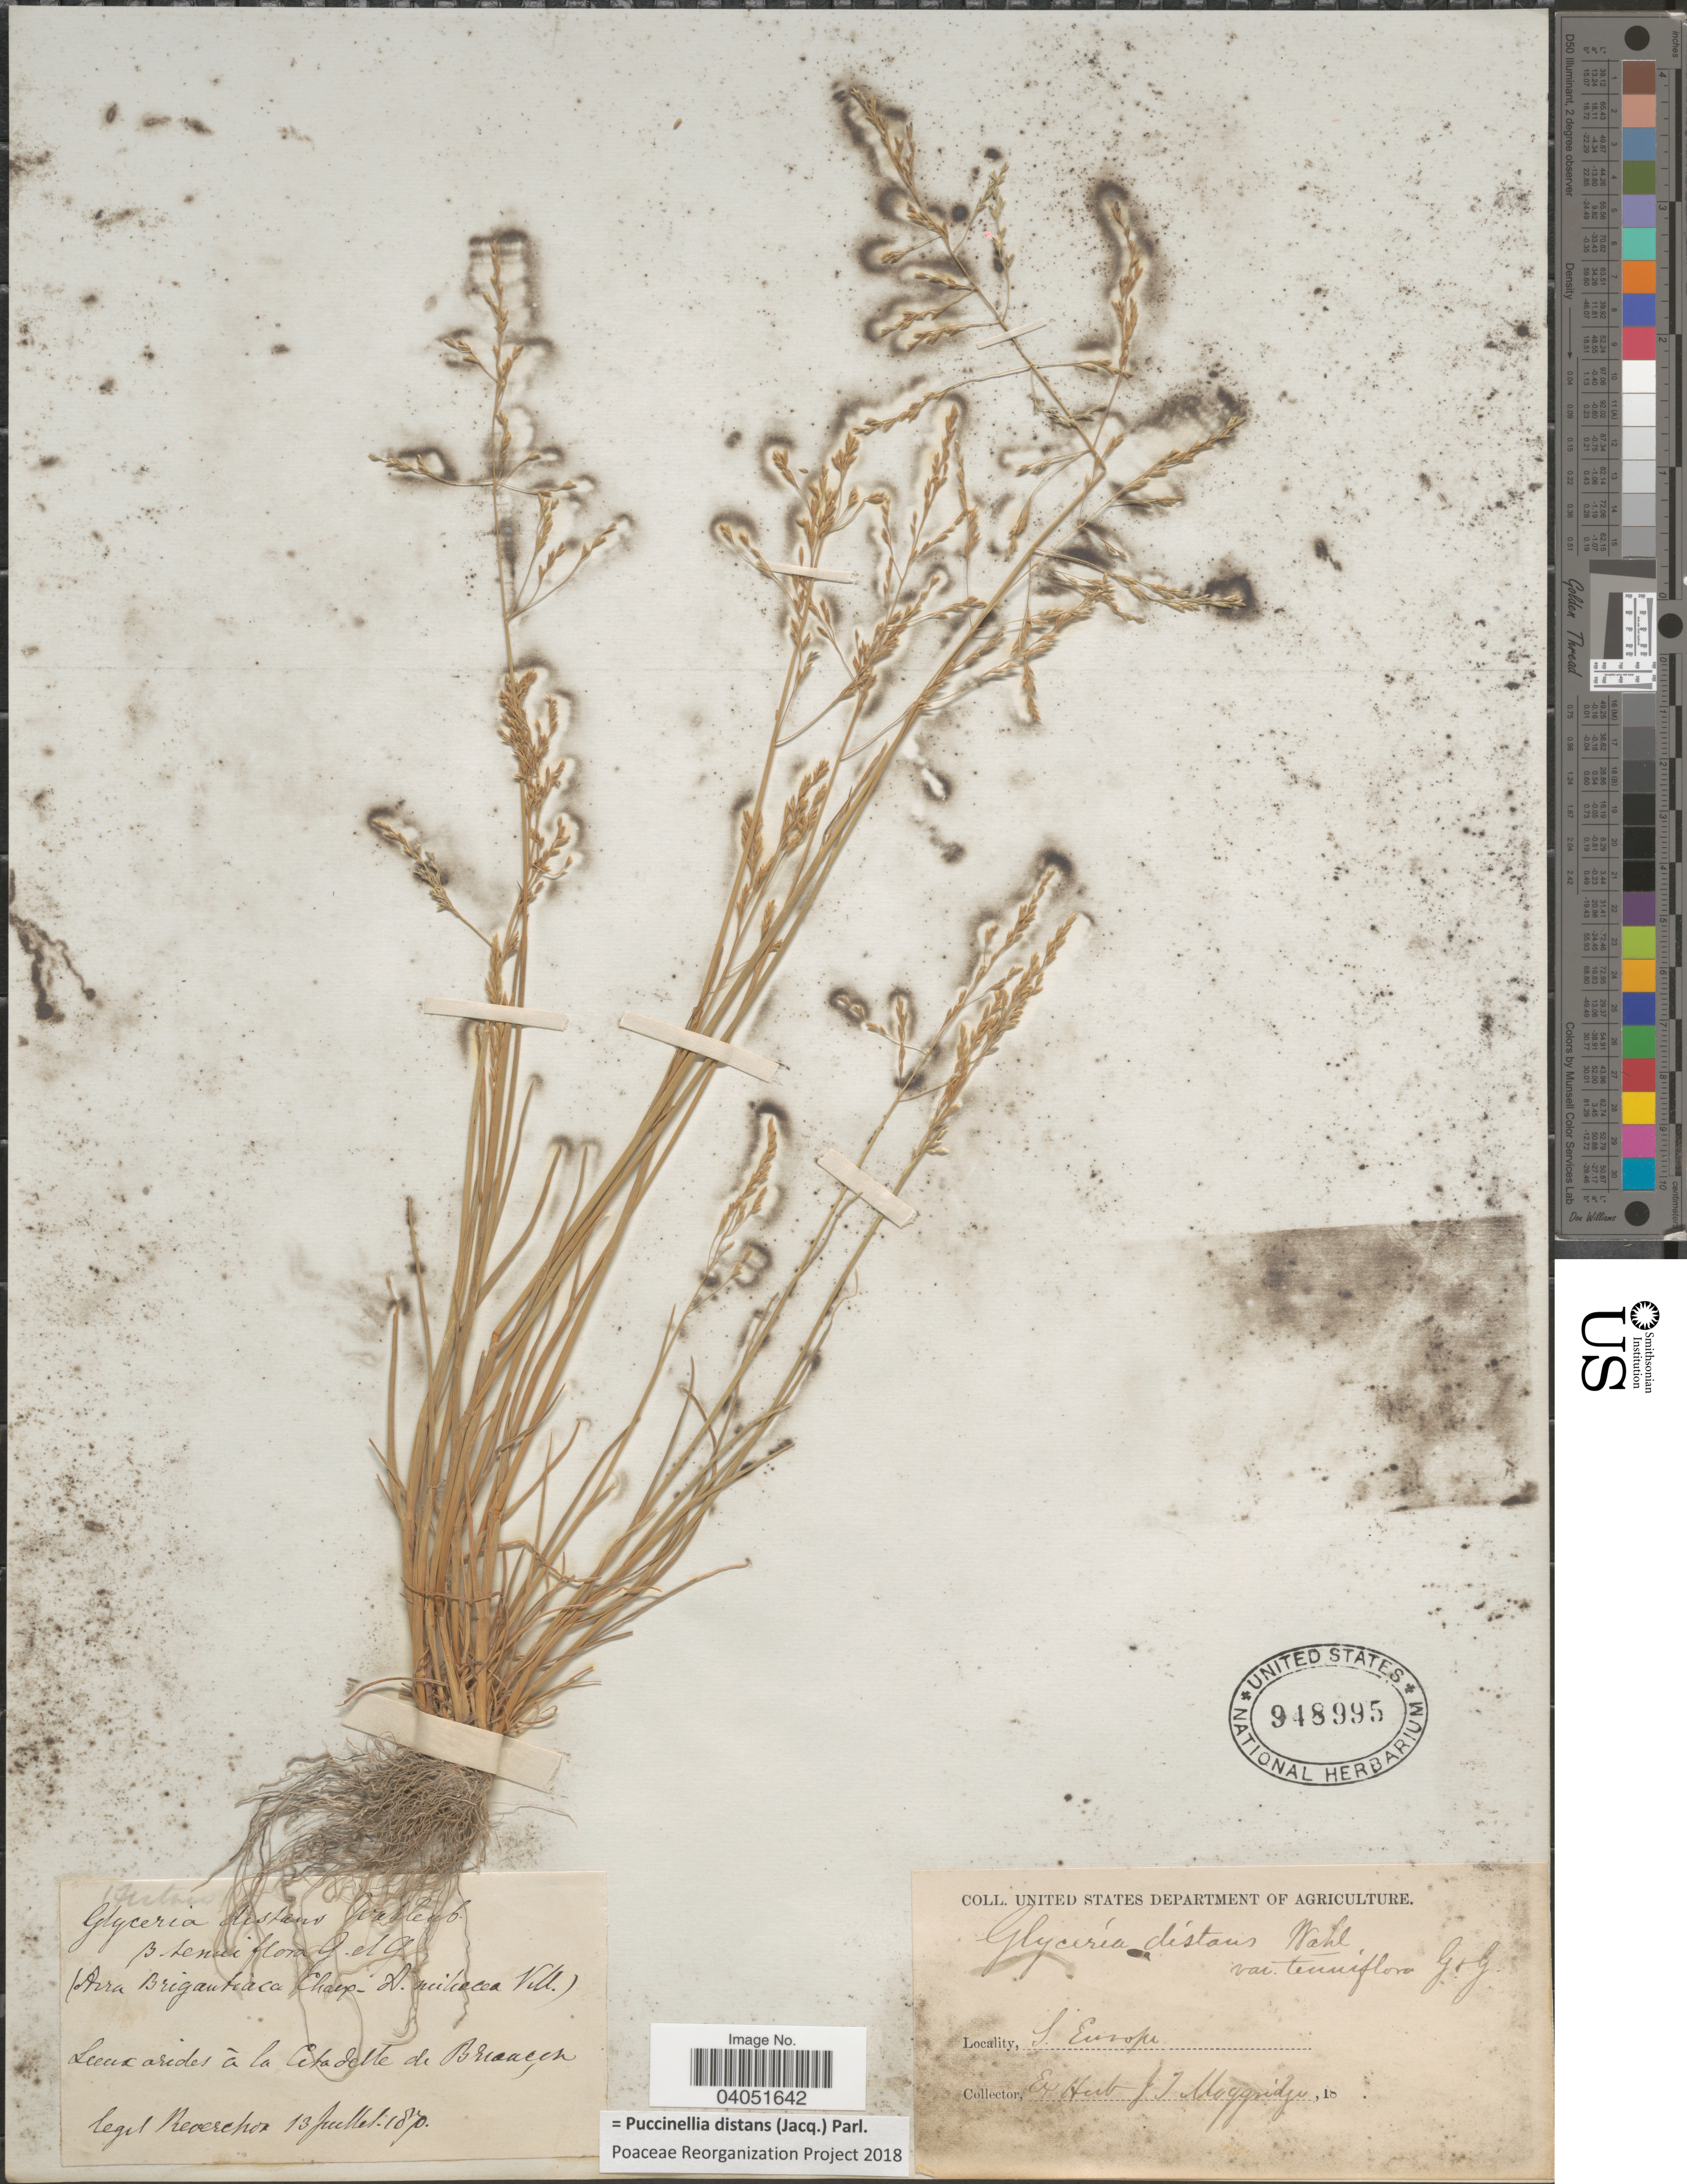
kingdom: Plantae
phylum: Tracheophyta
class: Liliopsida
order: Poales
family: Poaceae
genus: Puccinellia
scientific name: Puccinellia distans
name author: (Jacq.) Parl.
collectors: -. Reverchon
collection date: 1870-07-13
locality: Lieux arides à la Citadelle de Branech [interpreted]. S. Europe.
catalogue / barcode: US 948995